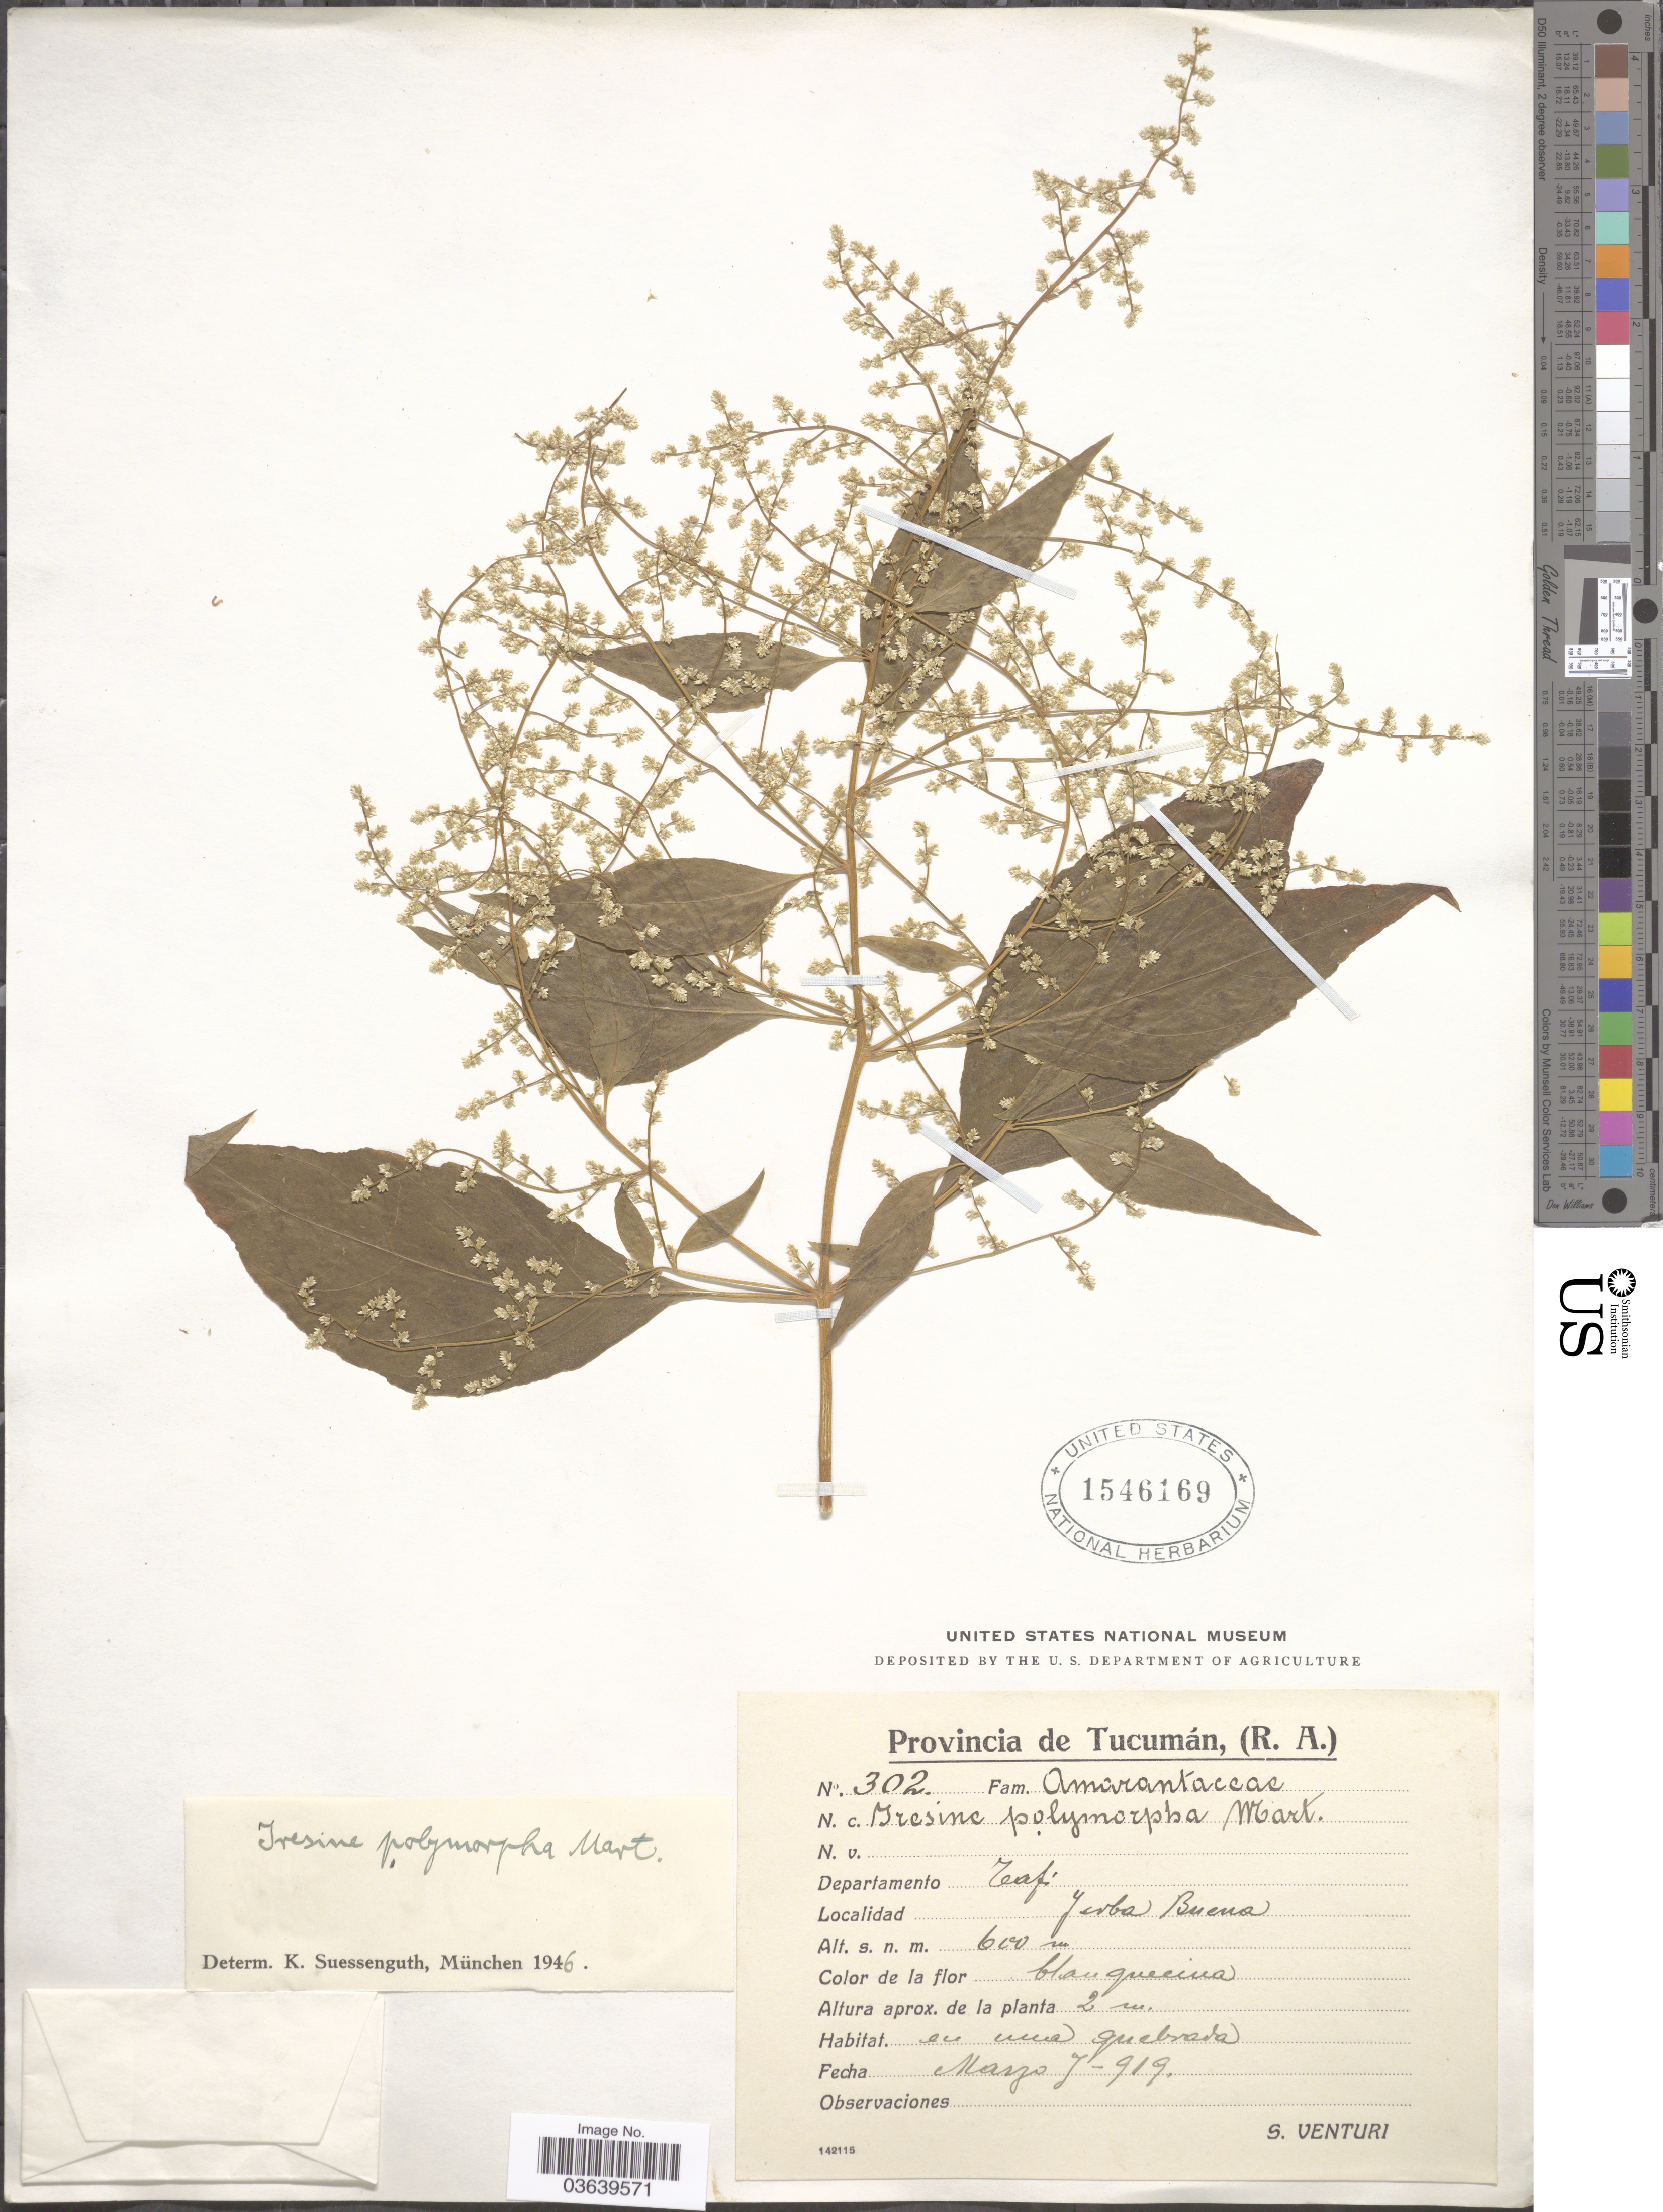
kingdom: Plantae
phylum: Tracheophyta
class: Magnoliopsida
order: Caryophyllales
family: Amaranthaceae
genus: Iresine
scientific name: Iresine polymorpha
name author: Mart.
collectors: S. Venturi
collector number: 302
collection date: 1919-03-07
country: Argentina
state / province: Tucuman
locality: Departamento Tafi. Jerba Buena.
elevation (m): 600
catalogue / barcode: US 1546169